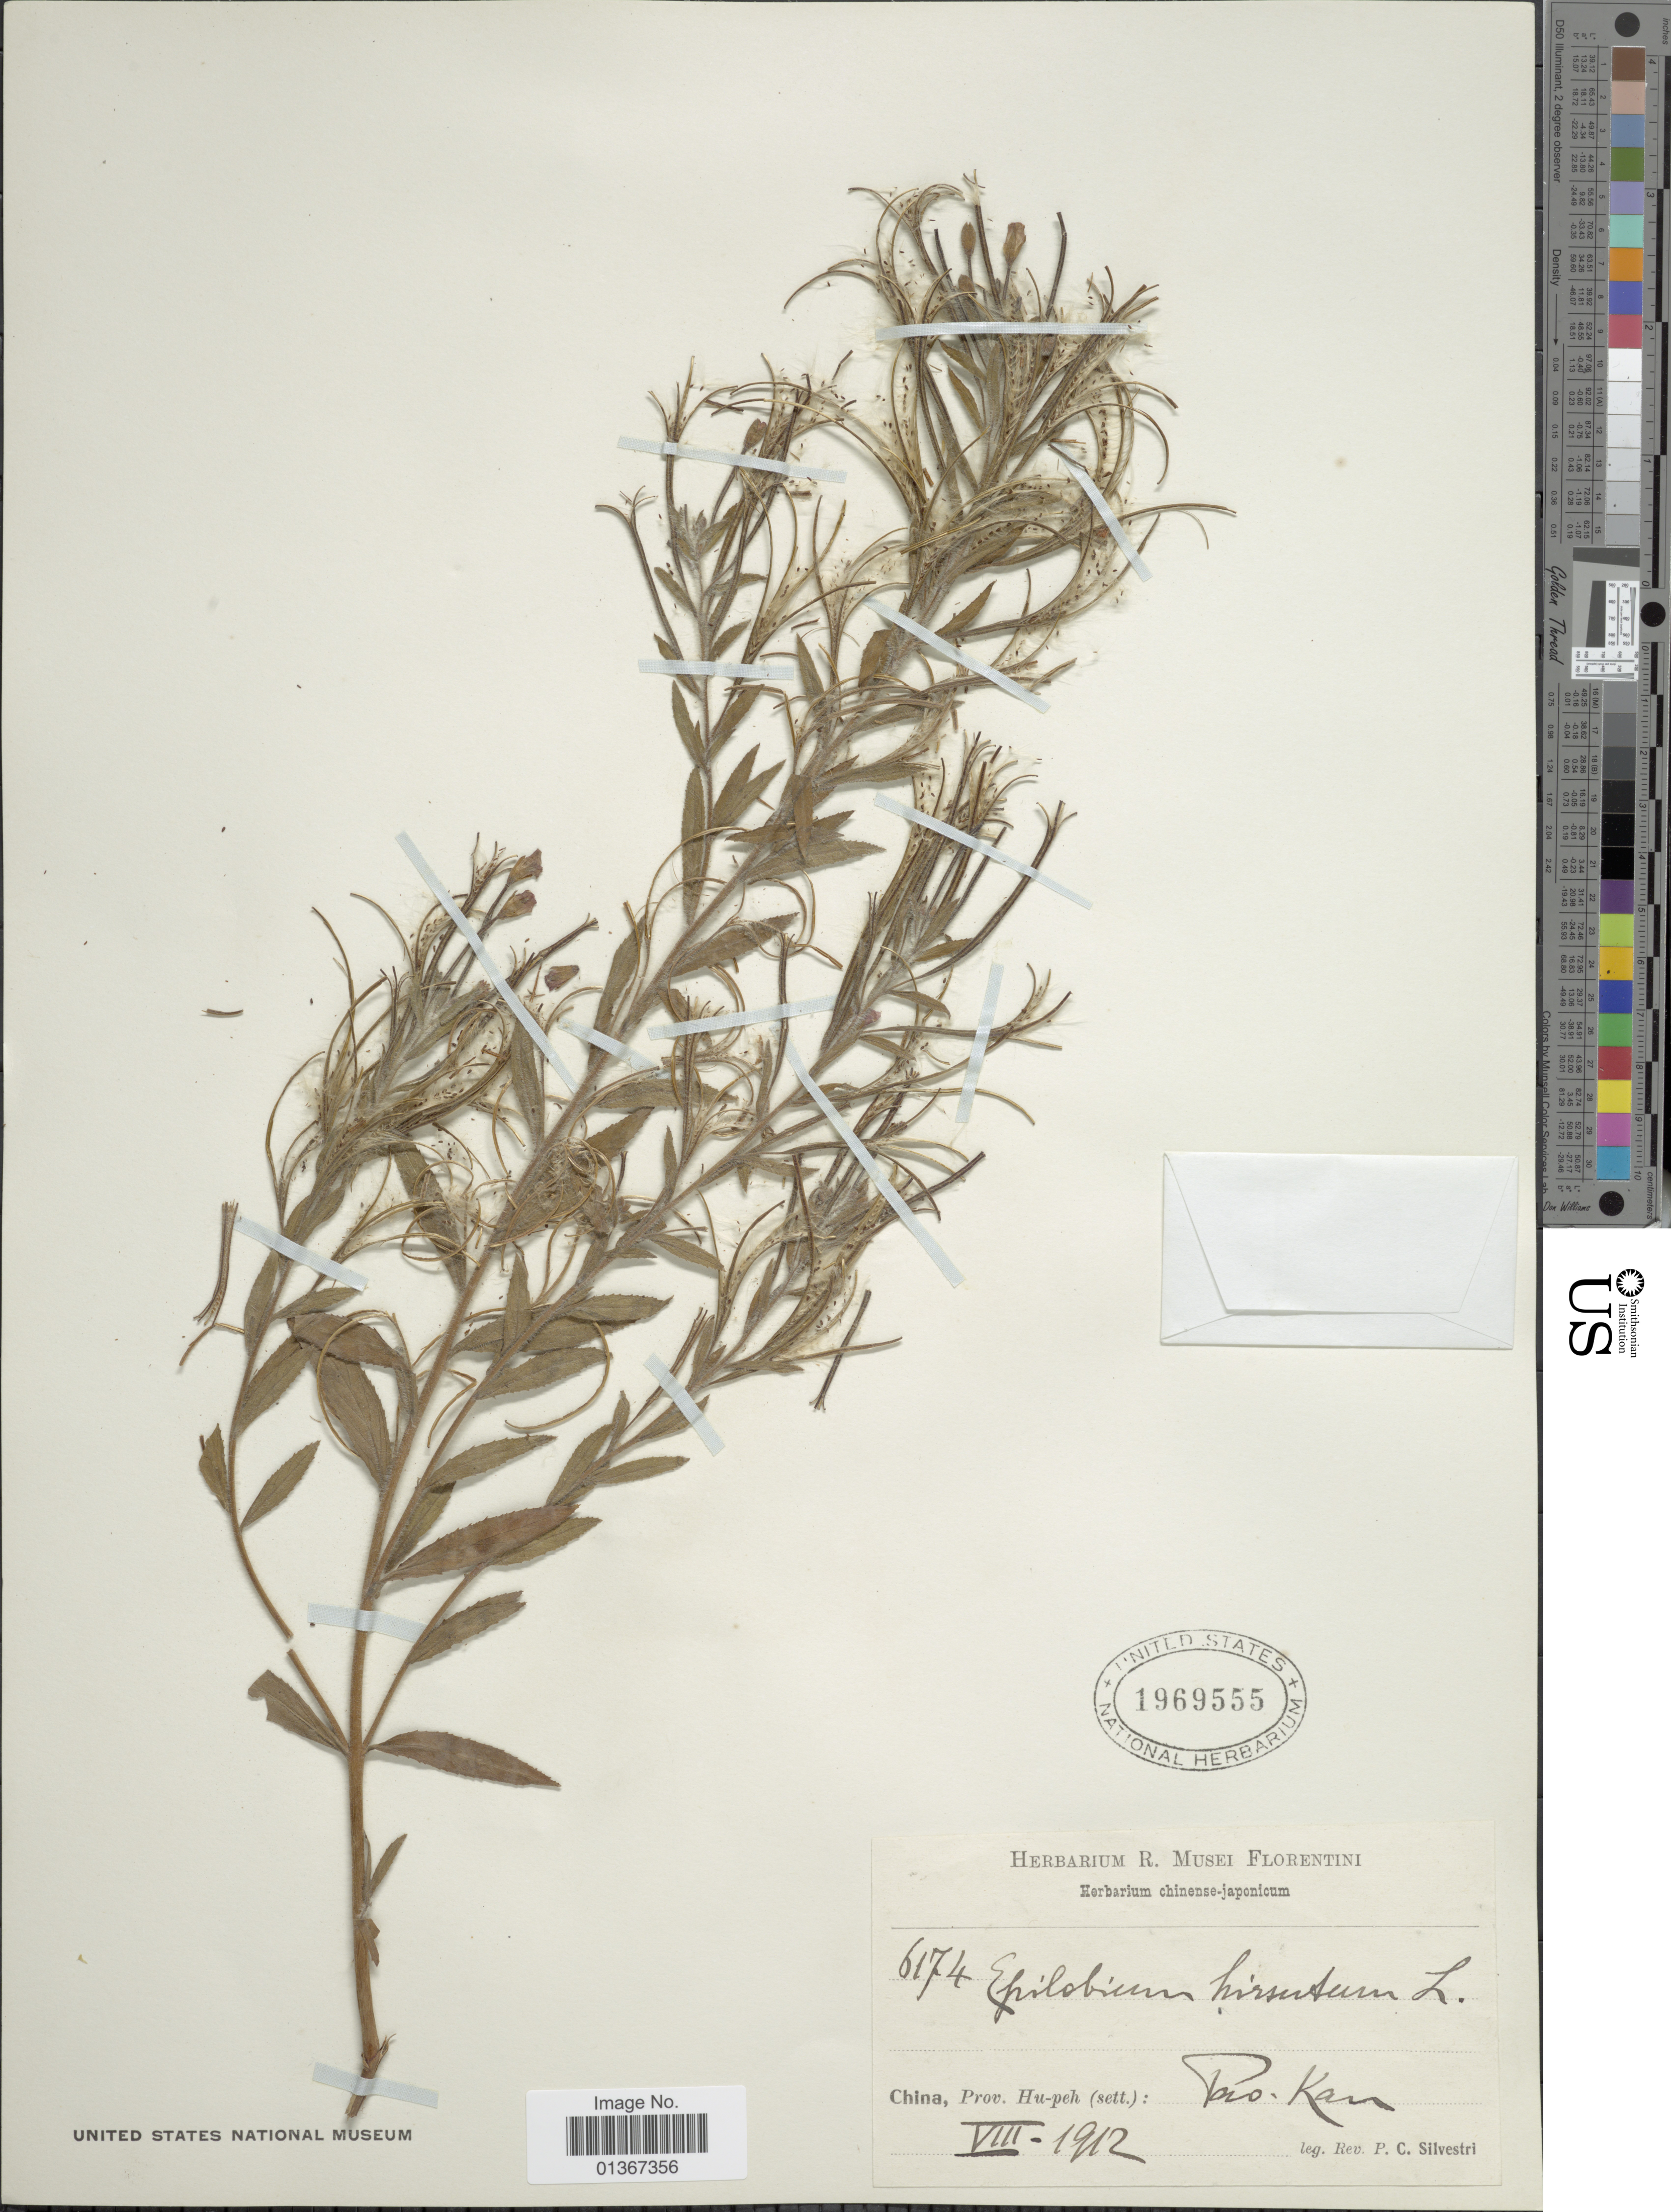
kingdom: Plantae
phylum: Tracheophyta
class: Magnoliopsida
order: Myrtales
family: Onagraceae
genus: Epilobium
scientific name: Epilobium hirsutum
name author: L.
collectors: P. Silvestri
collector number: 6174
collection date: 1912-08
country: China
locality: Prov. Hu-peh (sett.): Pao-Kan.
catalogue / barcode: US 1969555